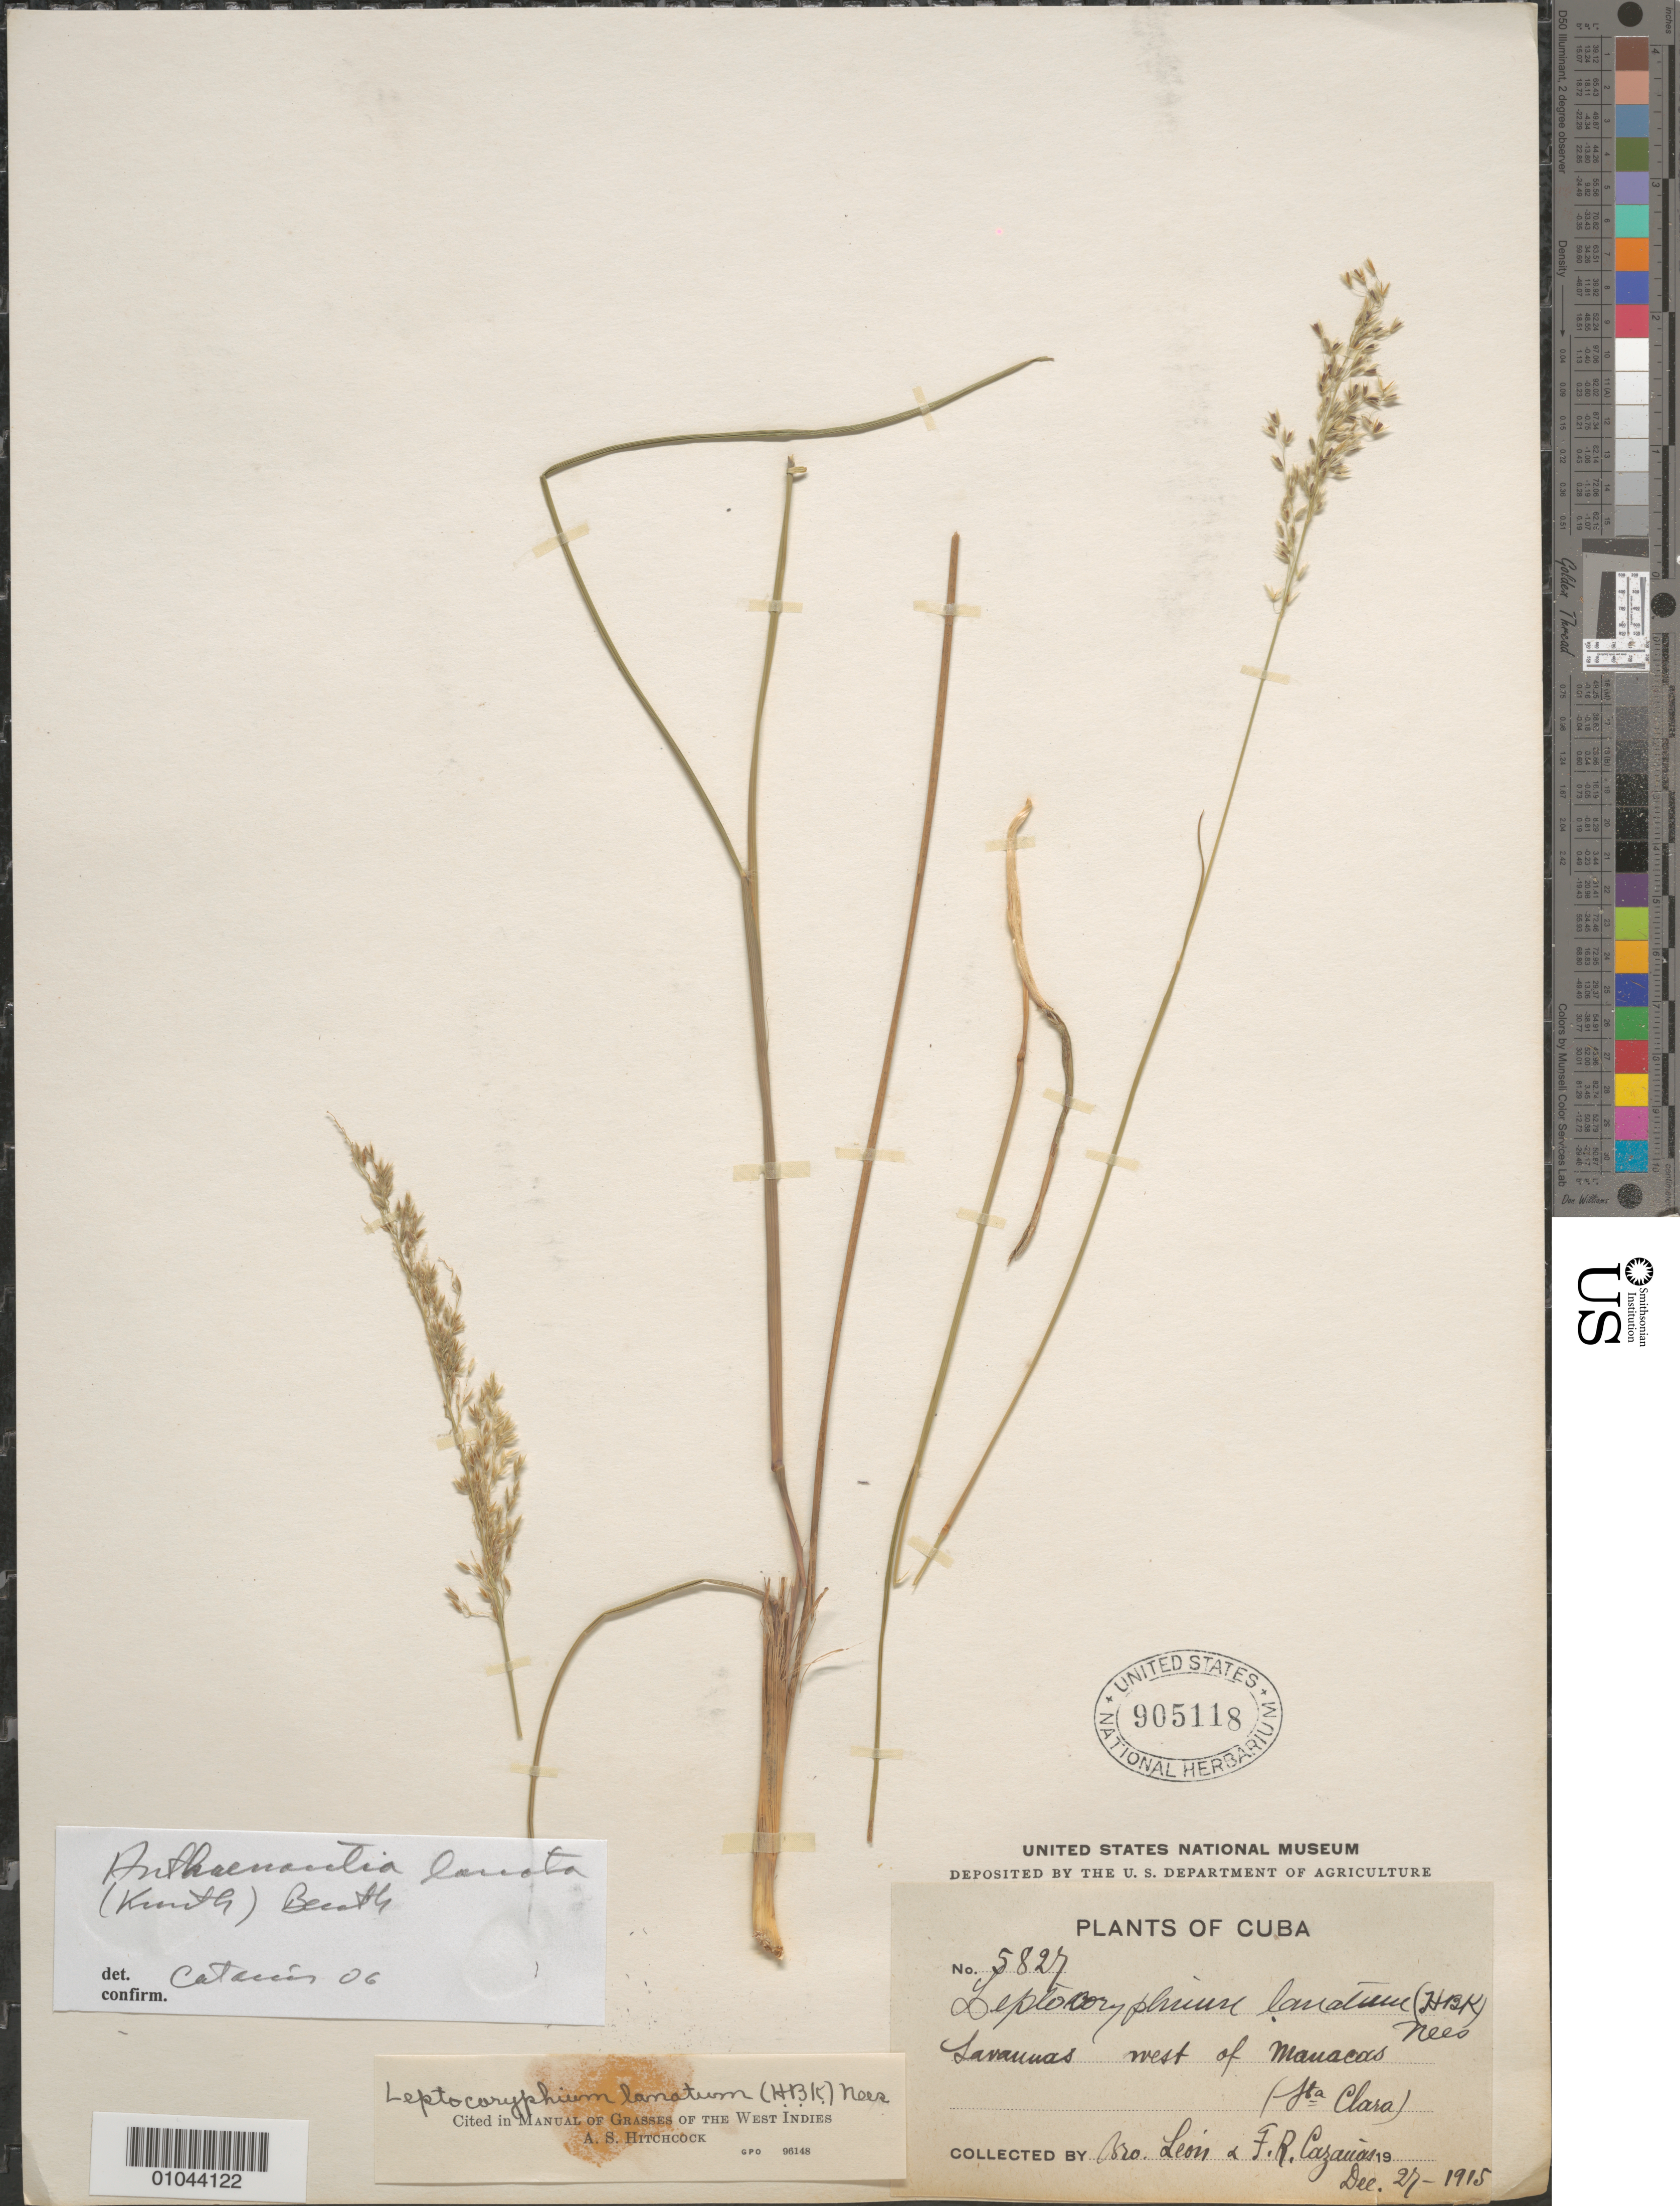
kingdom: Plantae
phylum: Tracheophyta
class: Liliopsida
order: Poales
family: Poaceae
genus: Leptocoryphium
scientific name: Leptocoryphium lanatum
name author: (Kunth) Nees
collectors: Bro. León & F. Cazauas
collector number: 5827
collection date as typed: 27 Dec 1915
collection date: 1915-12-27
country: Cuba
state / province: Villa Clara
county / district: Santa Clara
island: Cuba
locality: Savanas west of Manacas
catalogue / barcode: US 905118